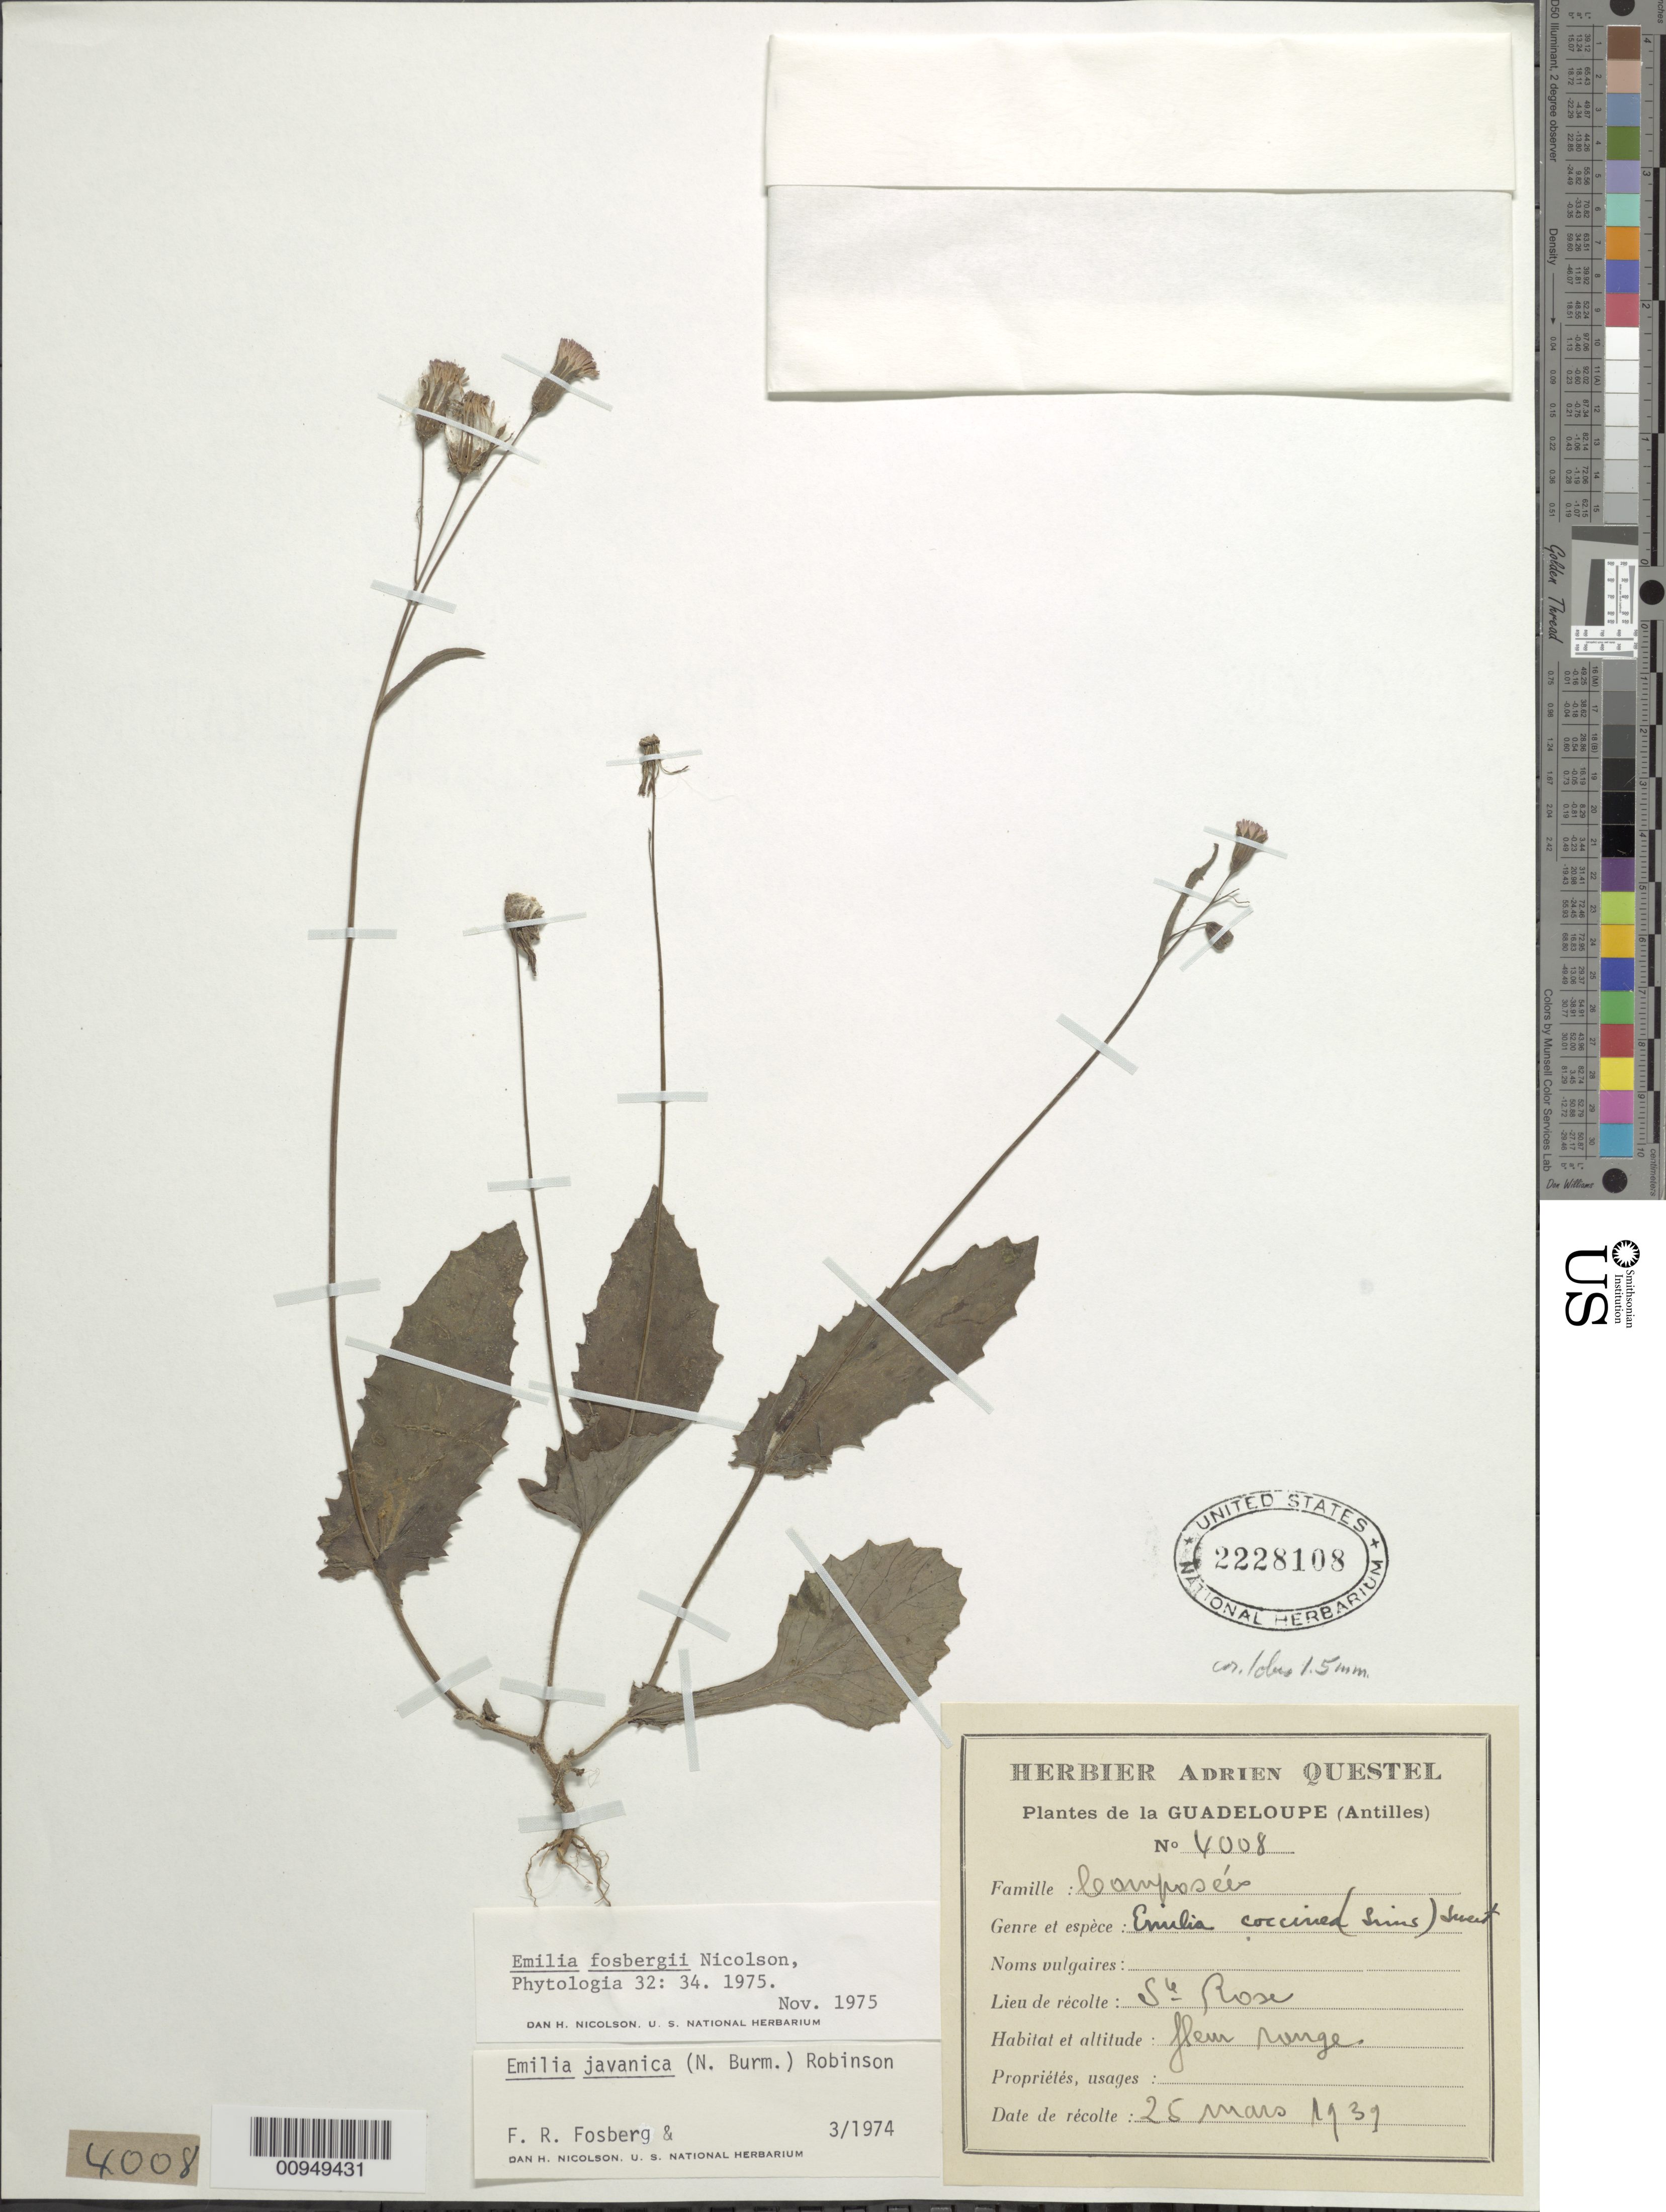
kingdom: Plantae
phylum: Tracheophyta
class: Magnoliopsida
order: Asterales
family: Asteraceae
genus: Emilia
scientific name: Emilia fosbergii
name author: Nicolson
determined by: Nicolson, Dan H.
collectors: A. Quetsel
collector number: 4008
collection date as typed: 25 Mar 1939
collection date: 1939-03-25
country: Guadeloupe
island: Basse Terre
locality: St. Rose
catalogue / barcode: US 2228108